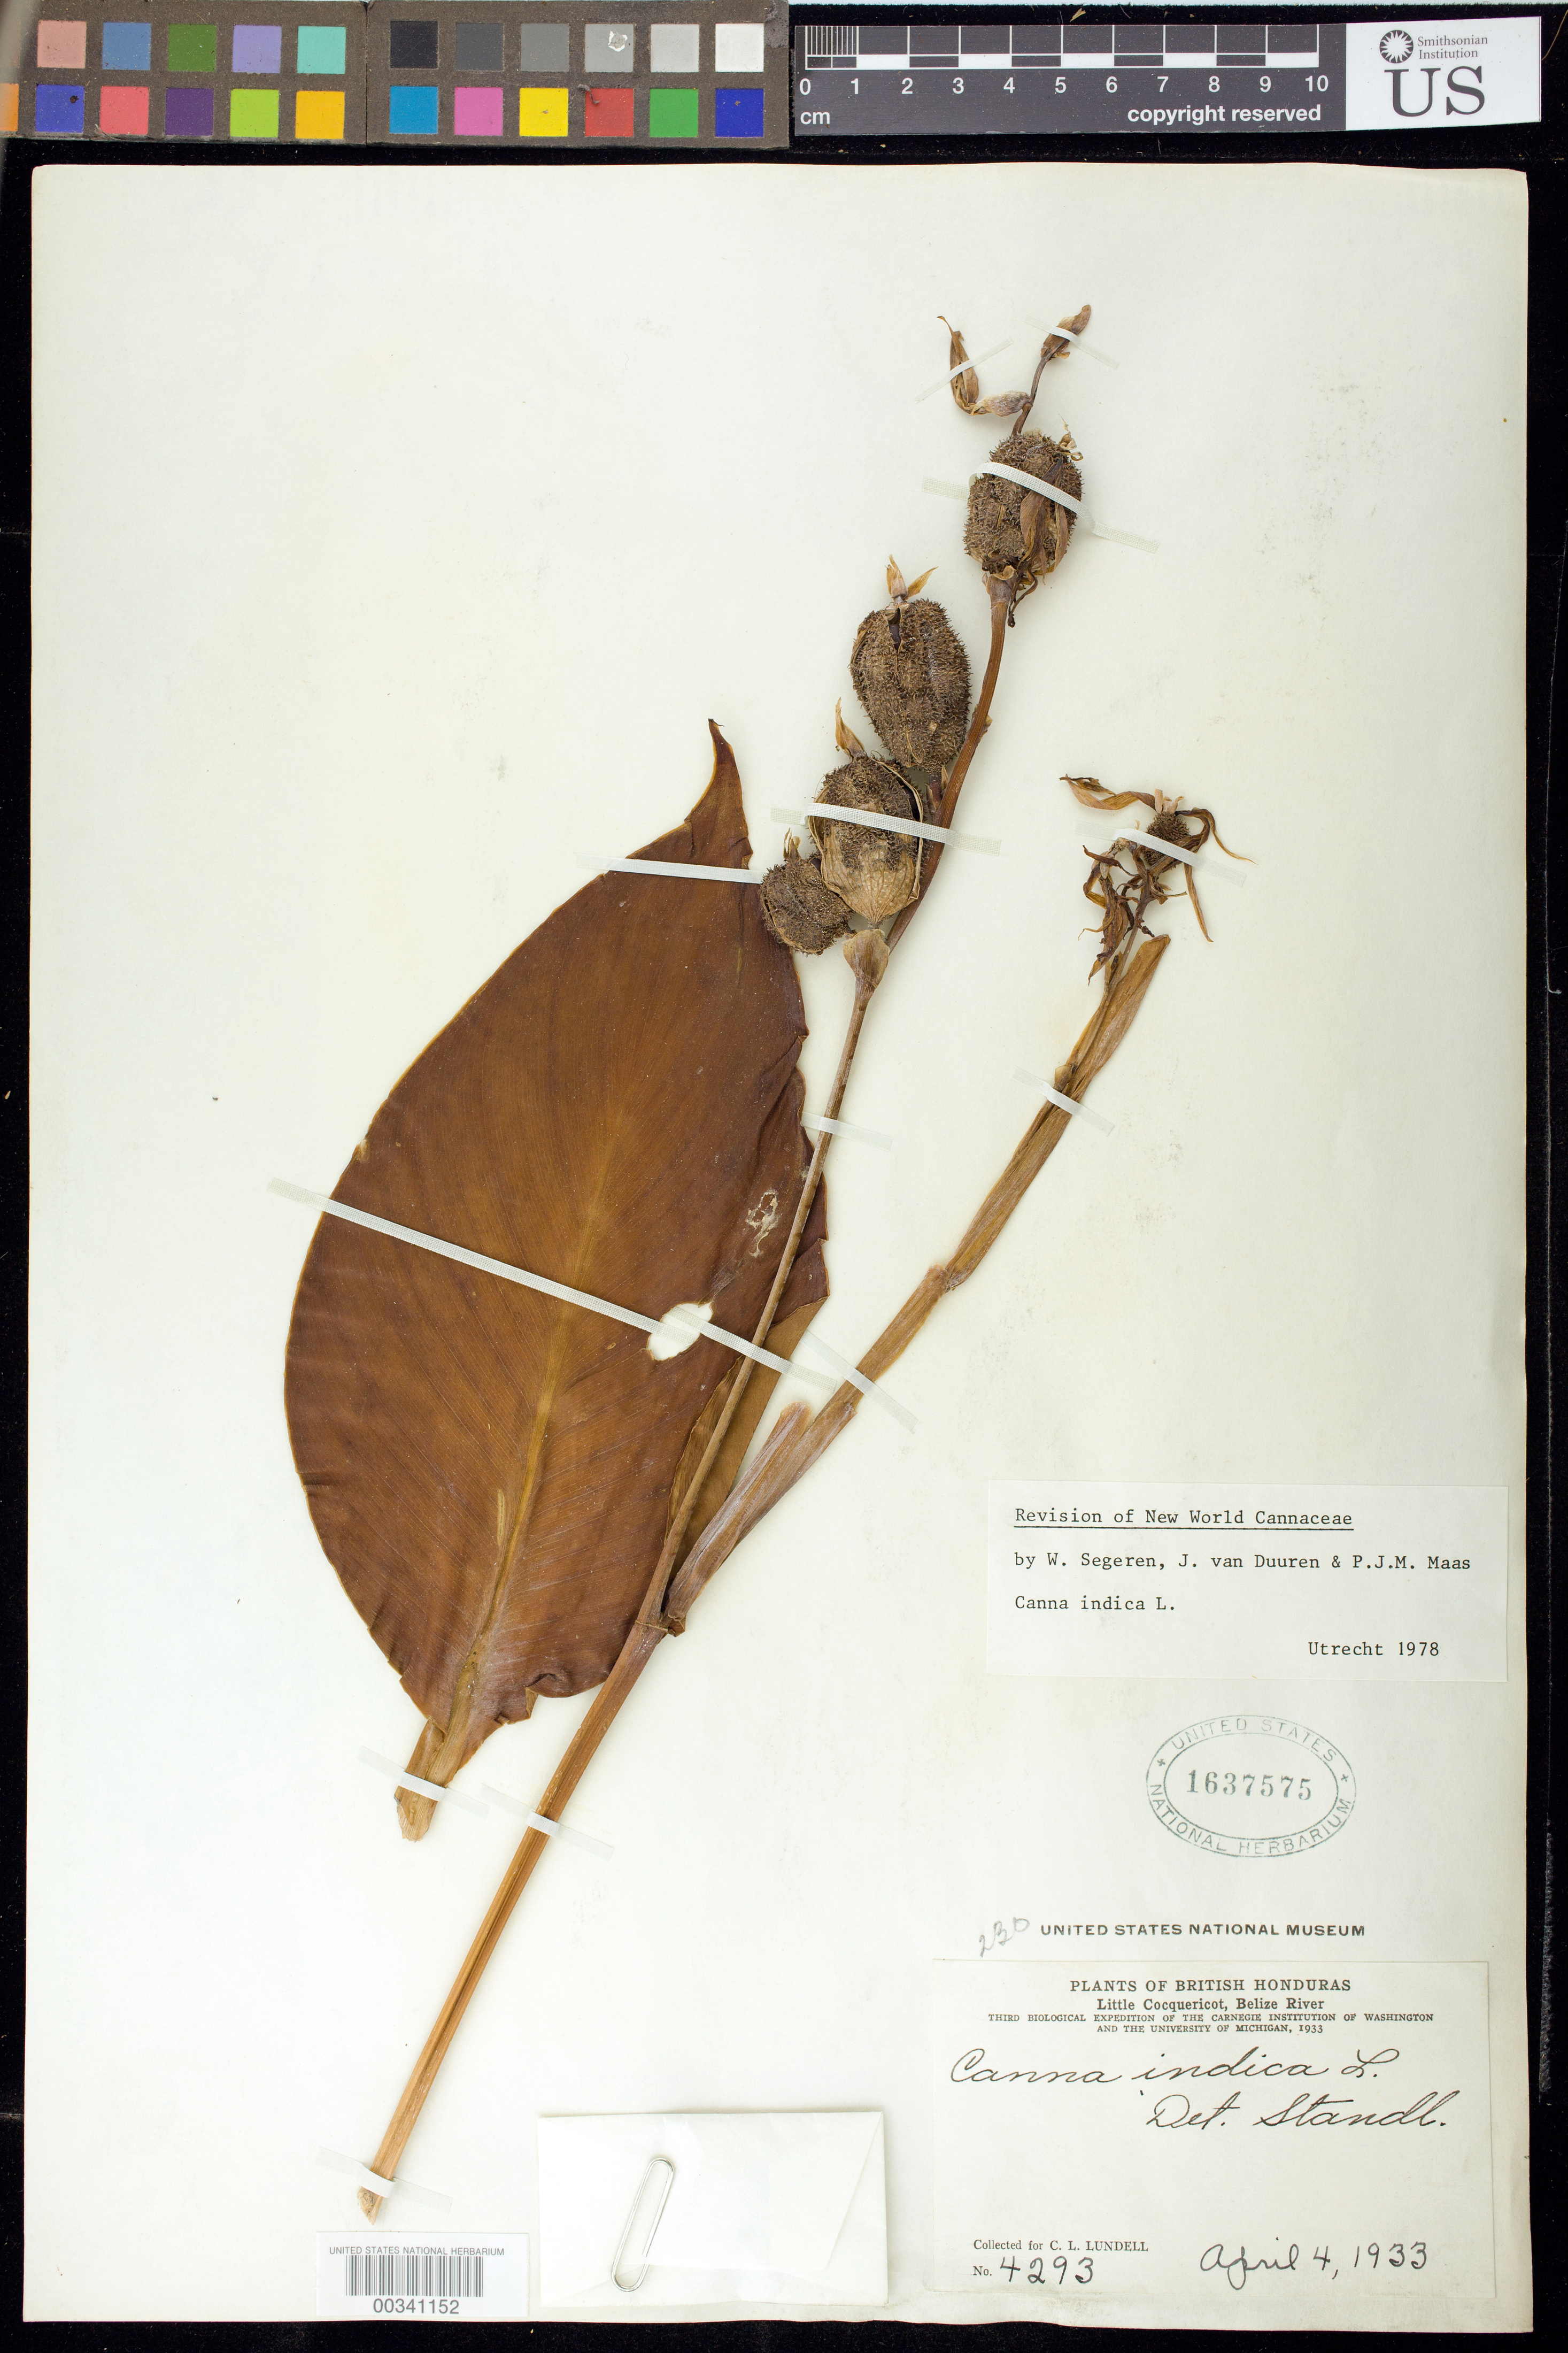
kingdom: Plantae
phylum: Tracheophyta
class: Liliopsida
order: Zingiberales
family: Cannaceae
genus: Canna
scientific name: Canna indica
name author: L.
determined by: Segeren, W.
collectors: C. L. Lundell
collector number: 4293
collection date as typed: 04 Apr 1933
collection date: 1933-04-04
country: Belize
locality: Little Cocquericot, Belize River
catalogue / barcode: US 1637575